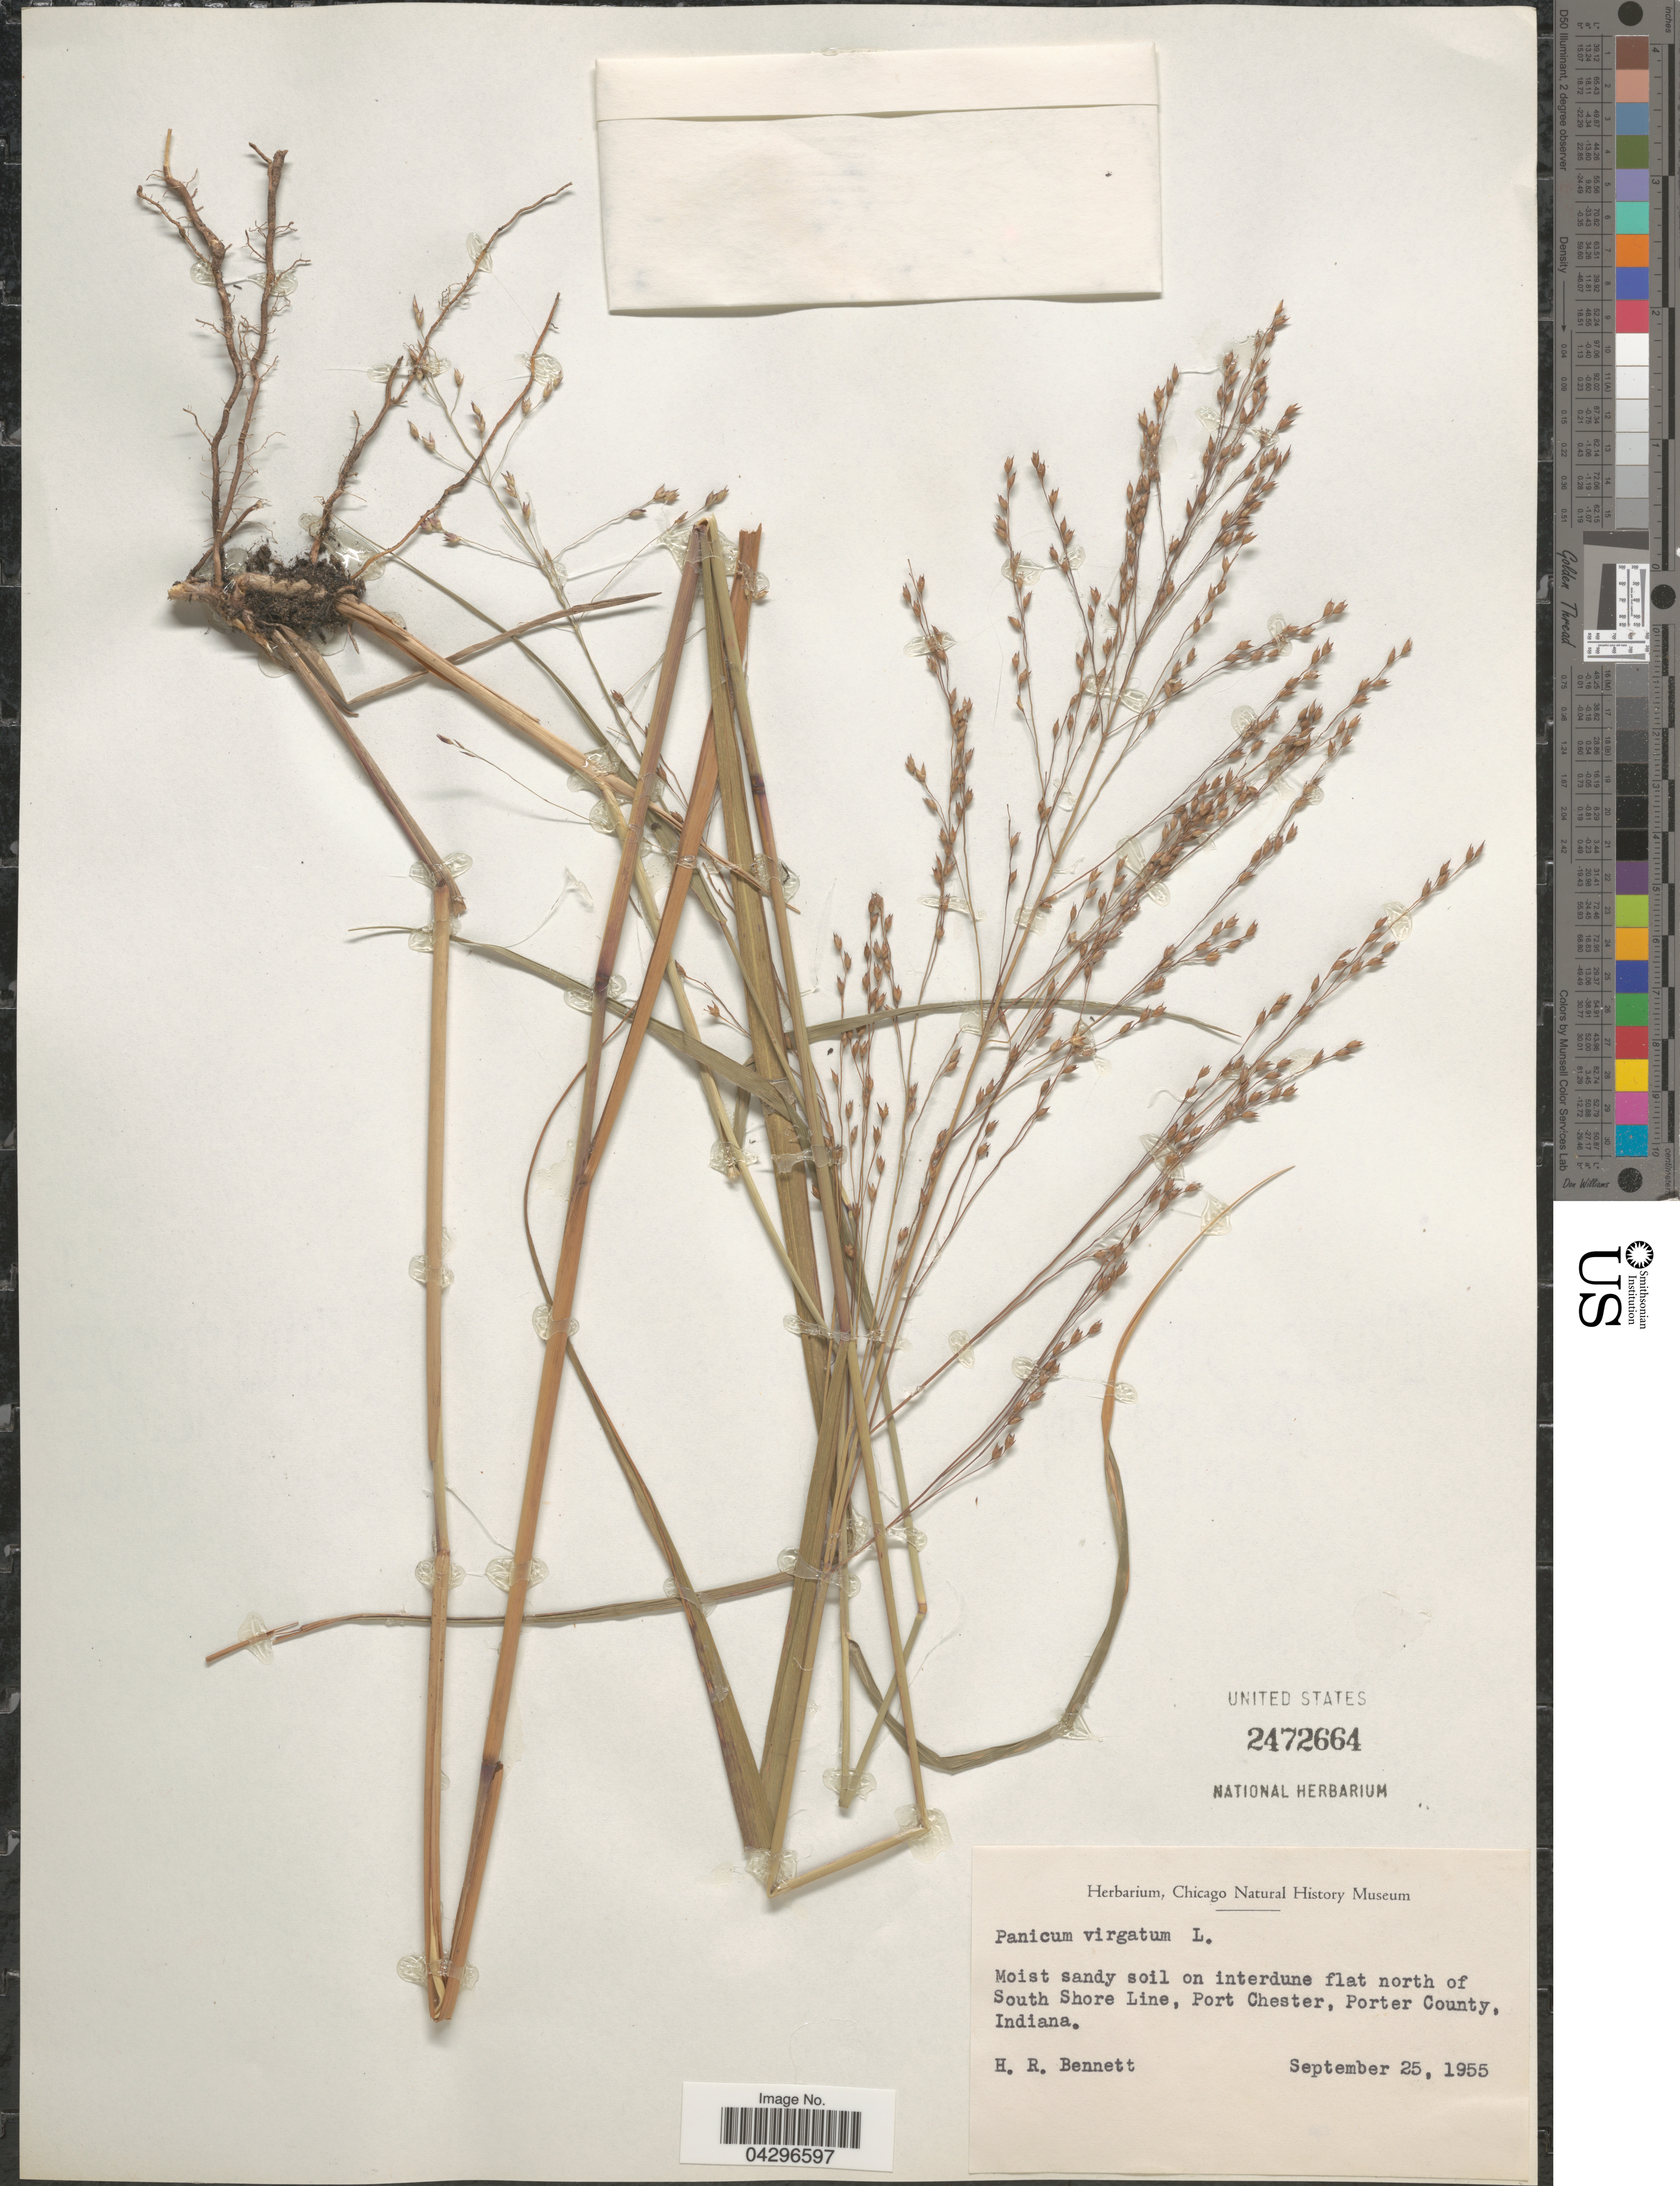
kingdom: Plantae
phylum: Tracheophyta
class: Liliopsida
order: Poales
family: Poaceae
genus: Panicum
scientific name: Panicum virgatum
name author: L.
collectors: H. R. Bennett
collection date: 1955-09-25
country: United States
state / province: Indiana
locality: Moist sandy soil on interdune flat north of South Shore Line, Port Chester, Porter County.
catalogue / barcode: US 2472664